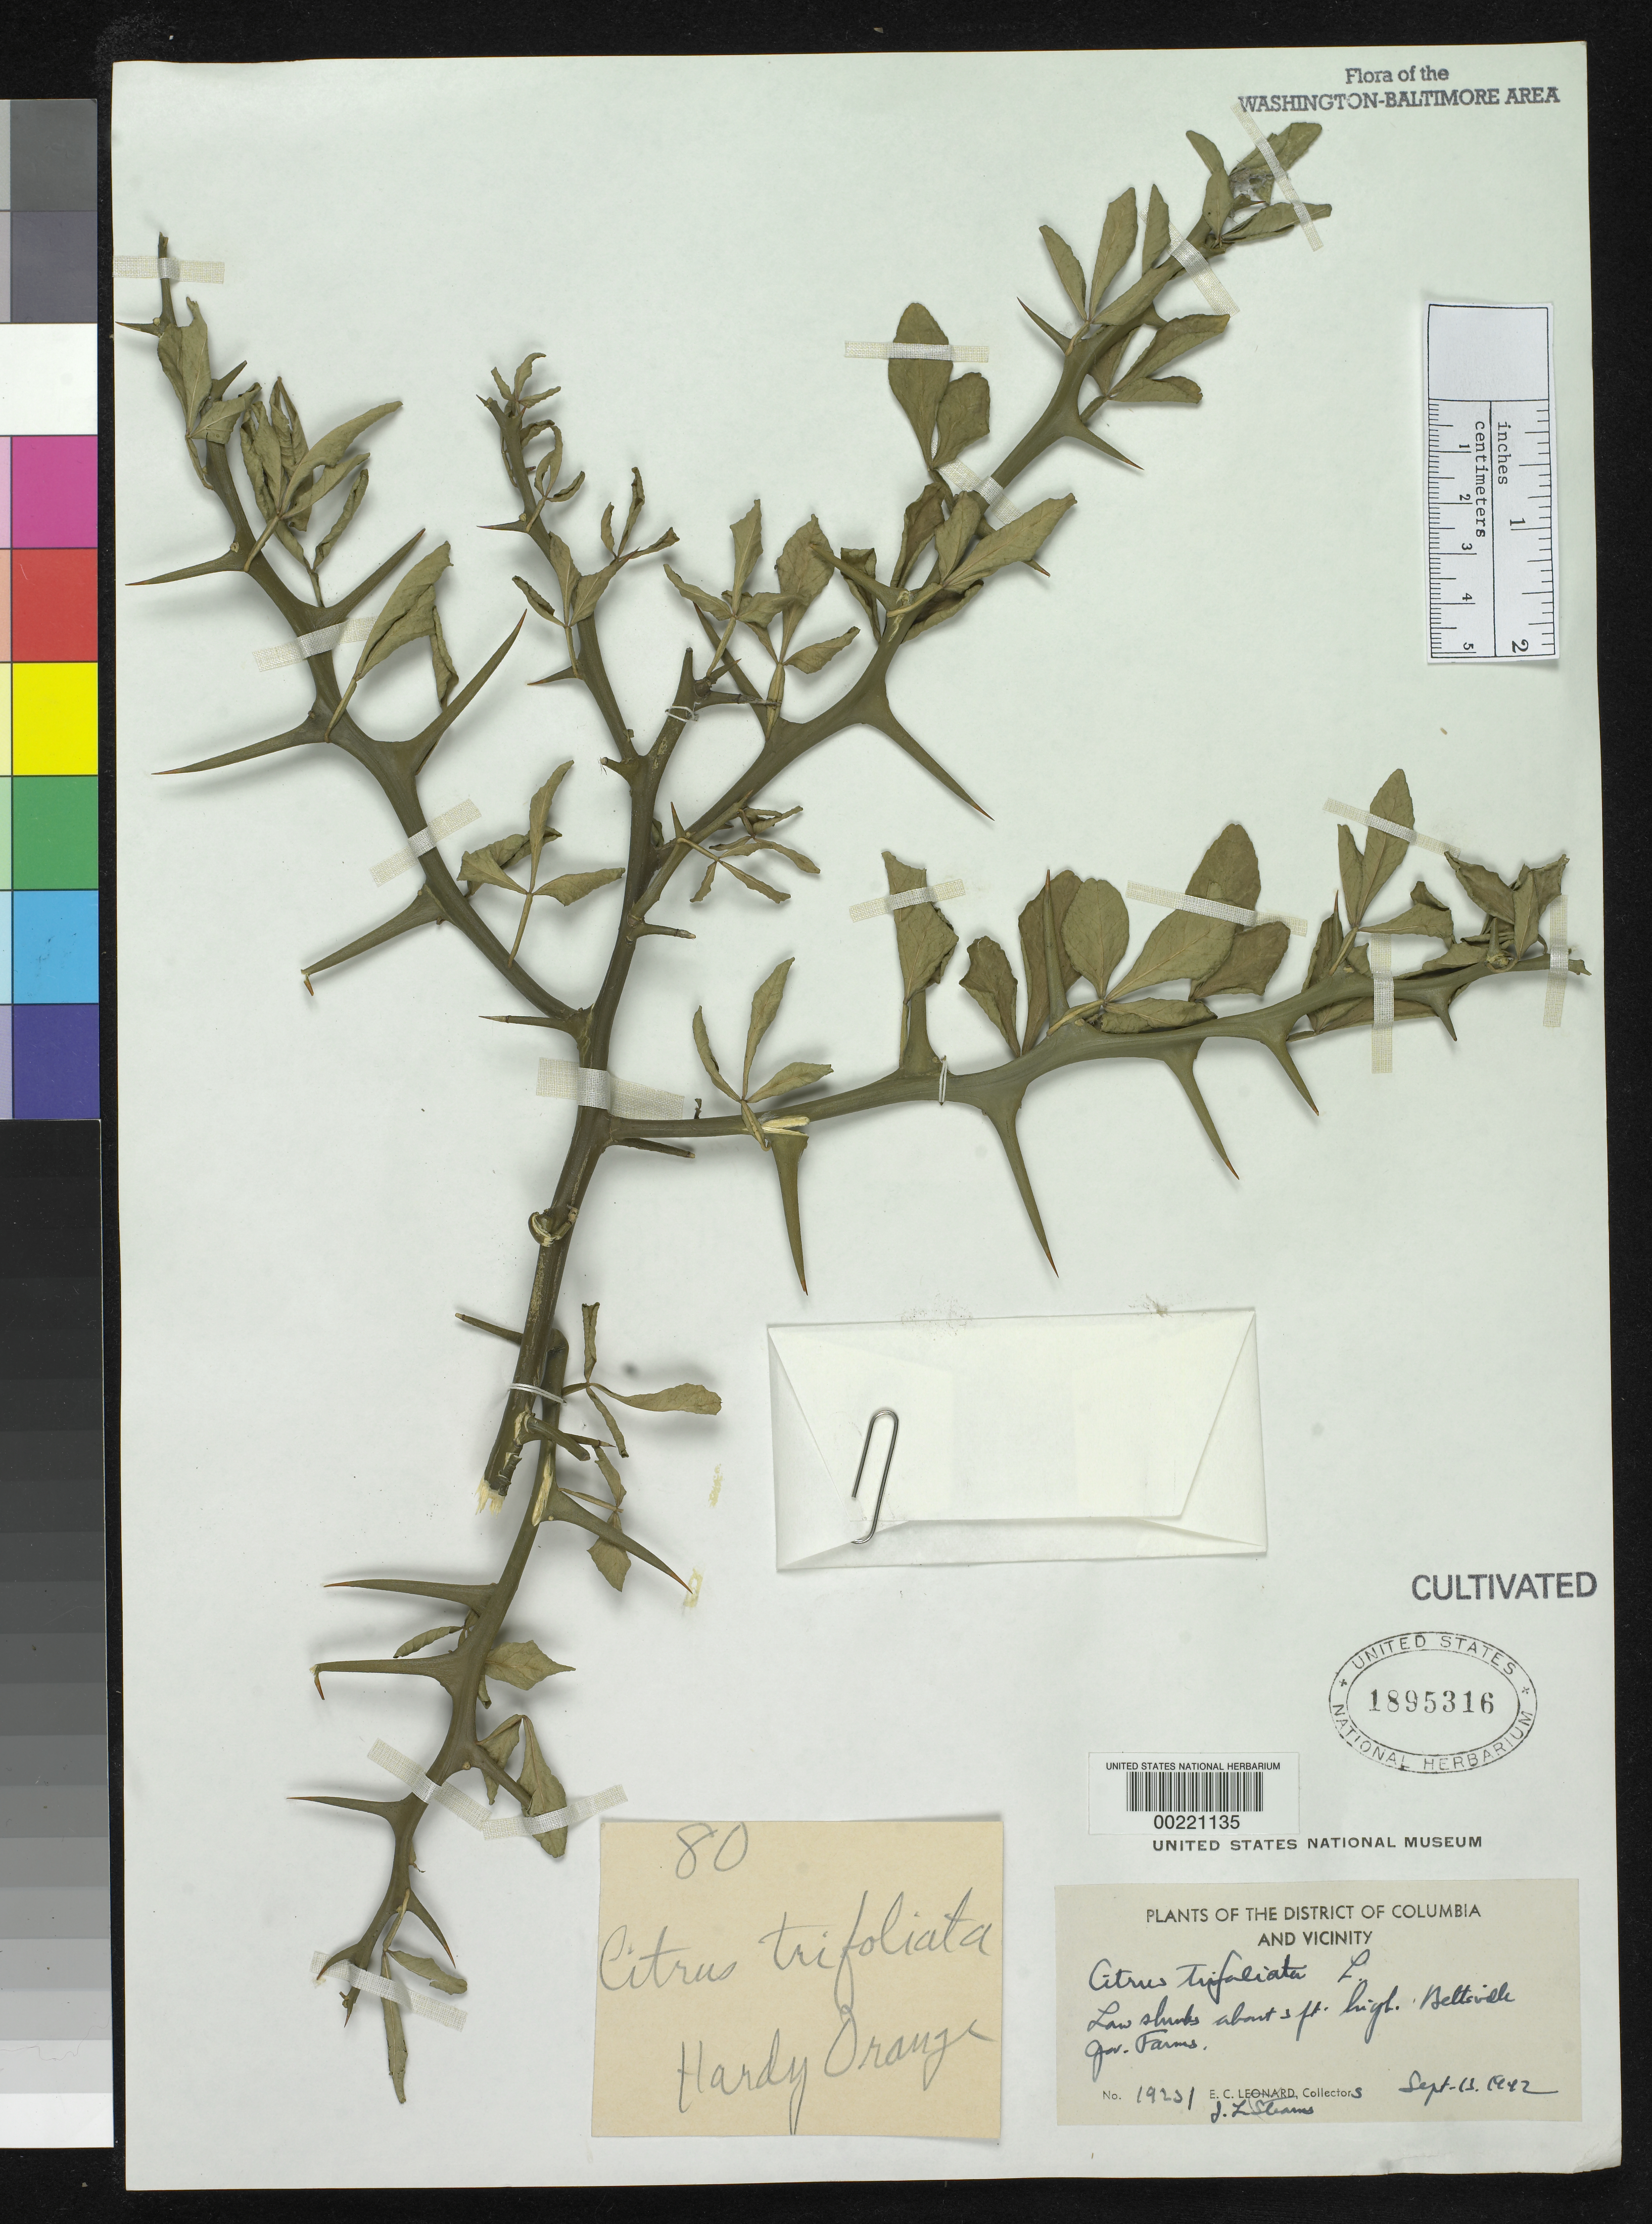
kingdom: Plantae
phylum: Tracheophyta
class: Magnoliopsida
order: Sapindales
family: Rutaceae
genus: Citrus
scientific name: Citrus trifoliata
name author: L.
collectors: E. C. Leonard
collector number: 19231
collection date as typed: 13 Sep 1942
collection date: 1942-09-13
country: United States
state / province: Maryland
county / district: Prince George's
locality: Beltsville Garden Farms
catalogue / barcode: US 1895316